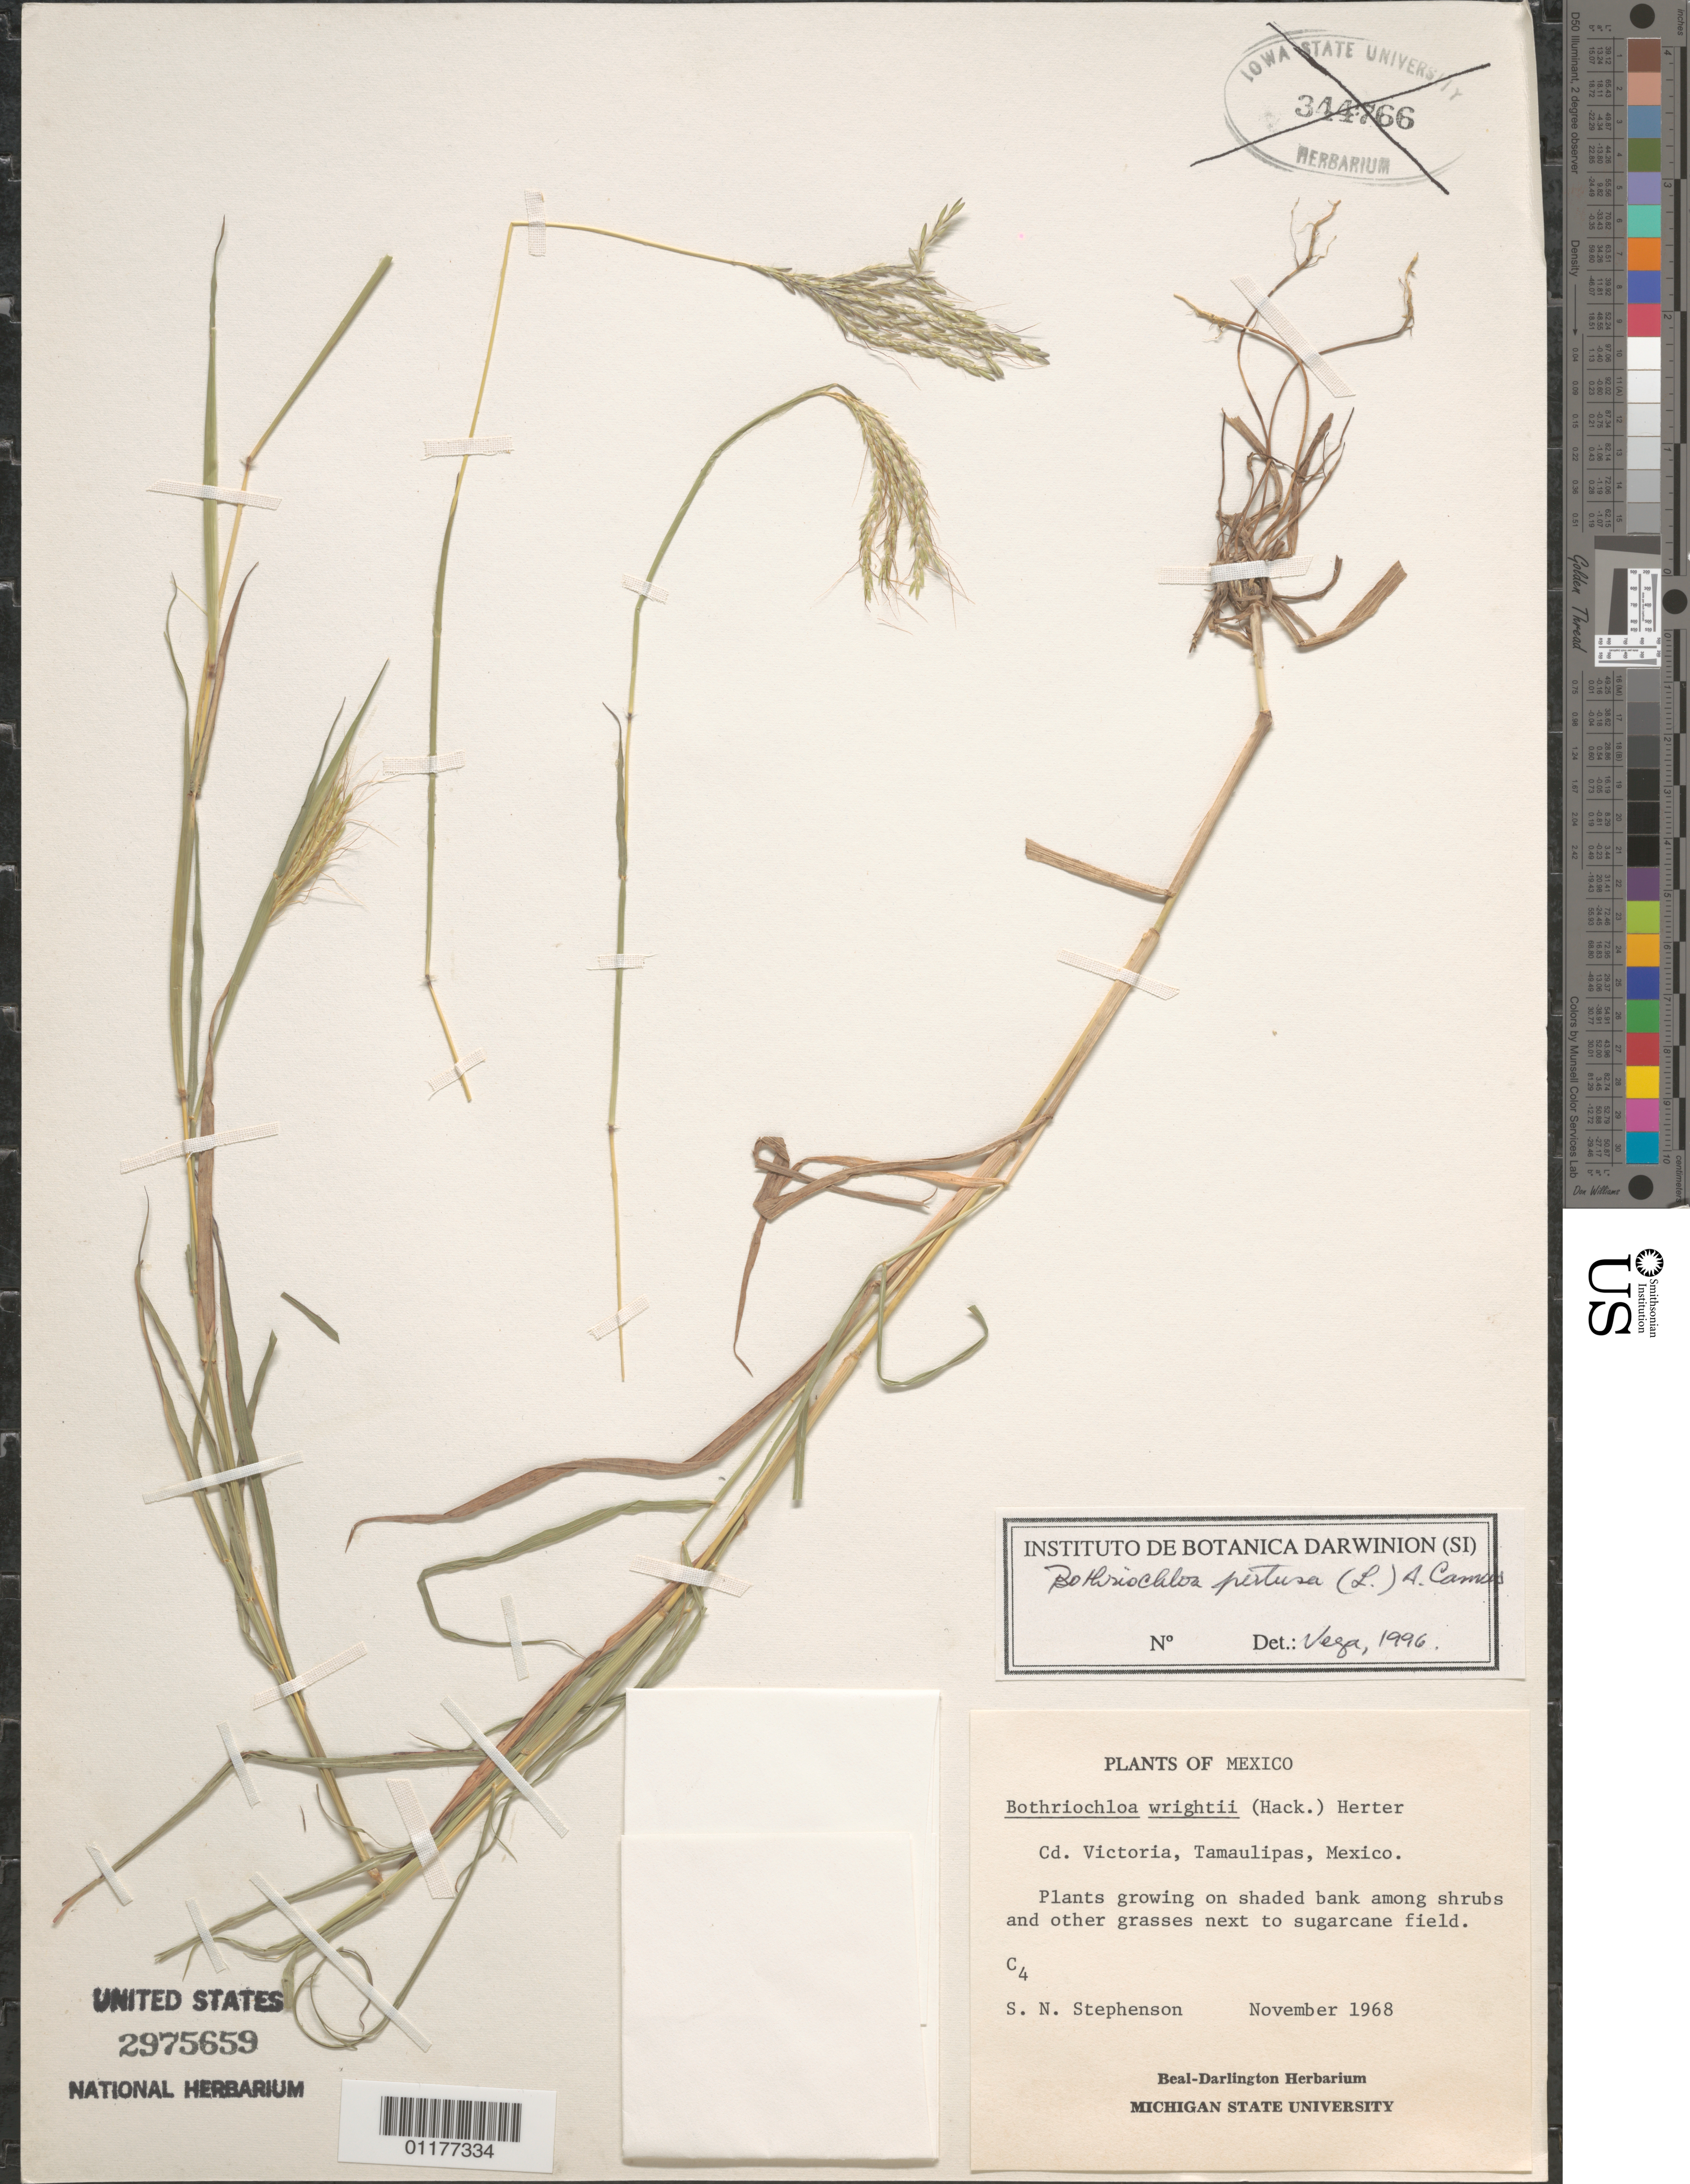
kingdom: Plantae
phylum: Tracheophyta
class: Liliopsida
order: Poales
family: Poaceae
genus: Bothriochloa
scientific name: Bothriochloa pertusa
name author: (L.) A. Camus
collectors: -. Stephenson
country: Mexico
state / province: Tamaulipas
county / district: Victoria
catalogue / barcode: US 2975659